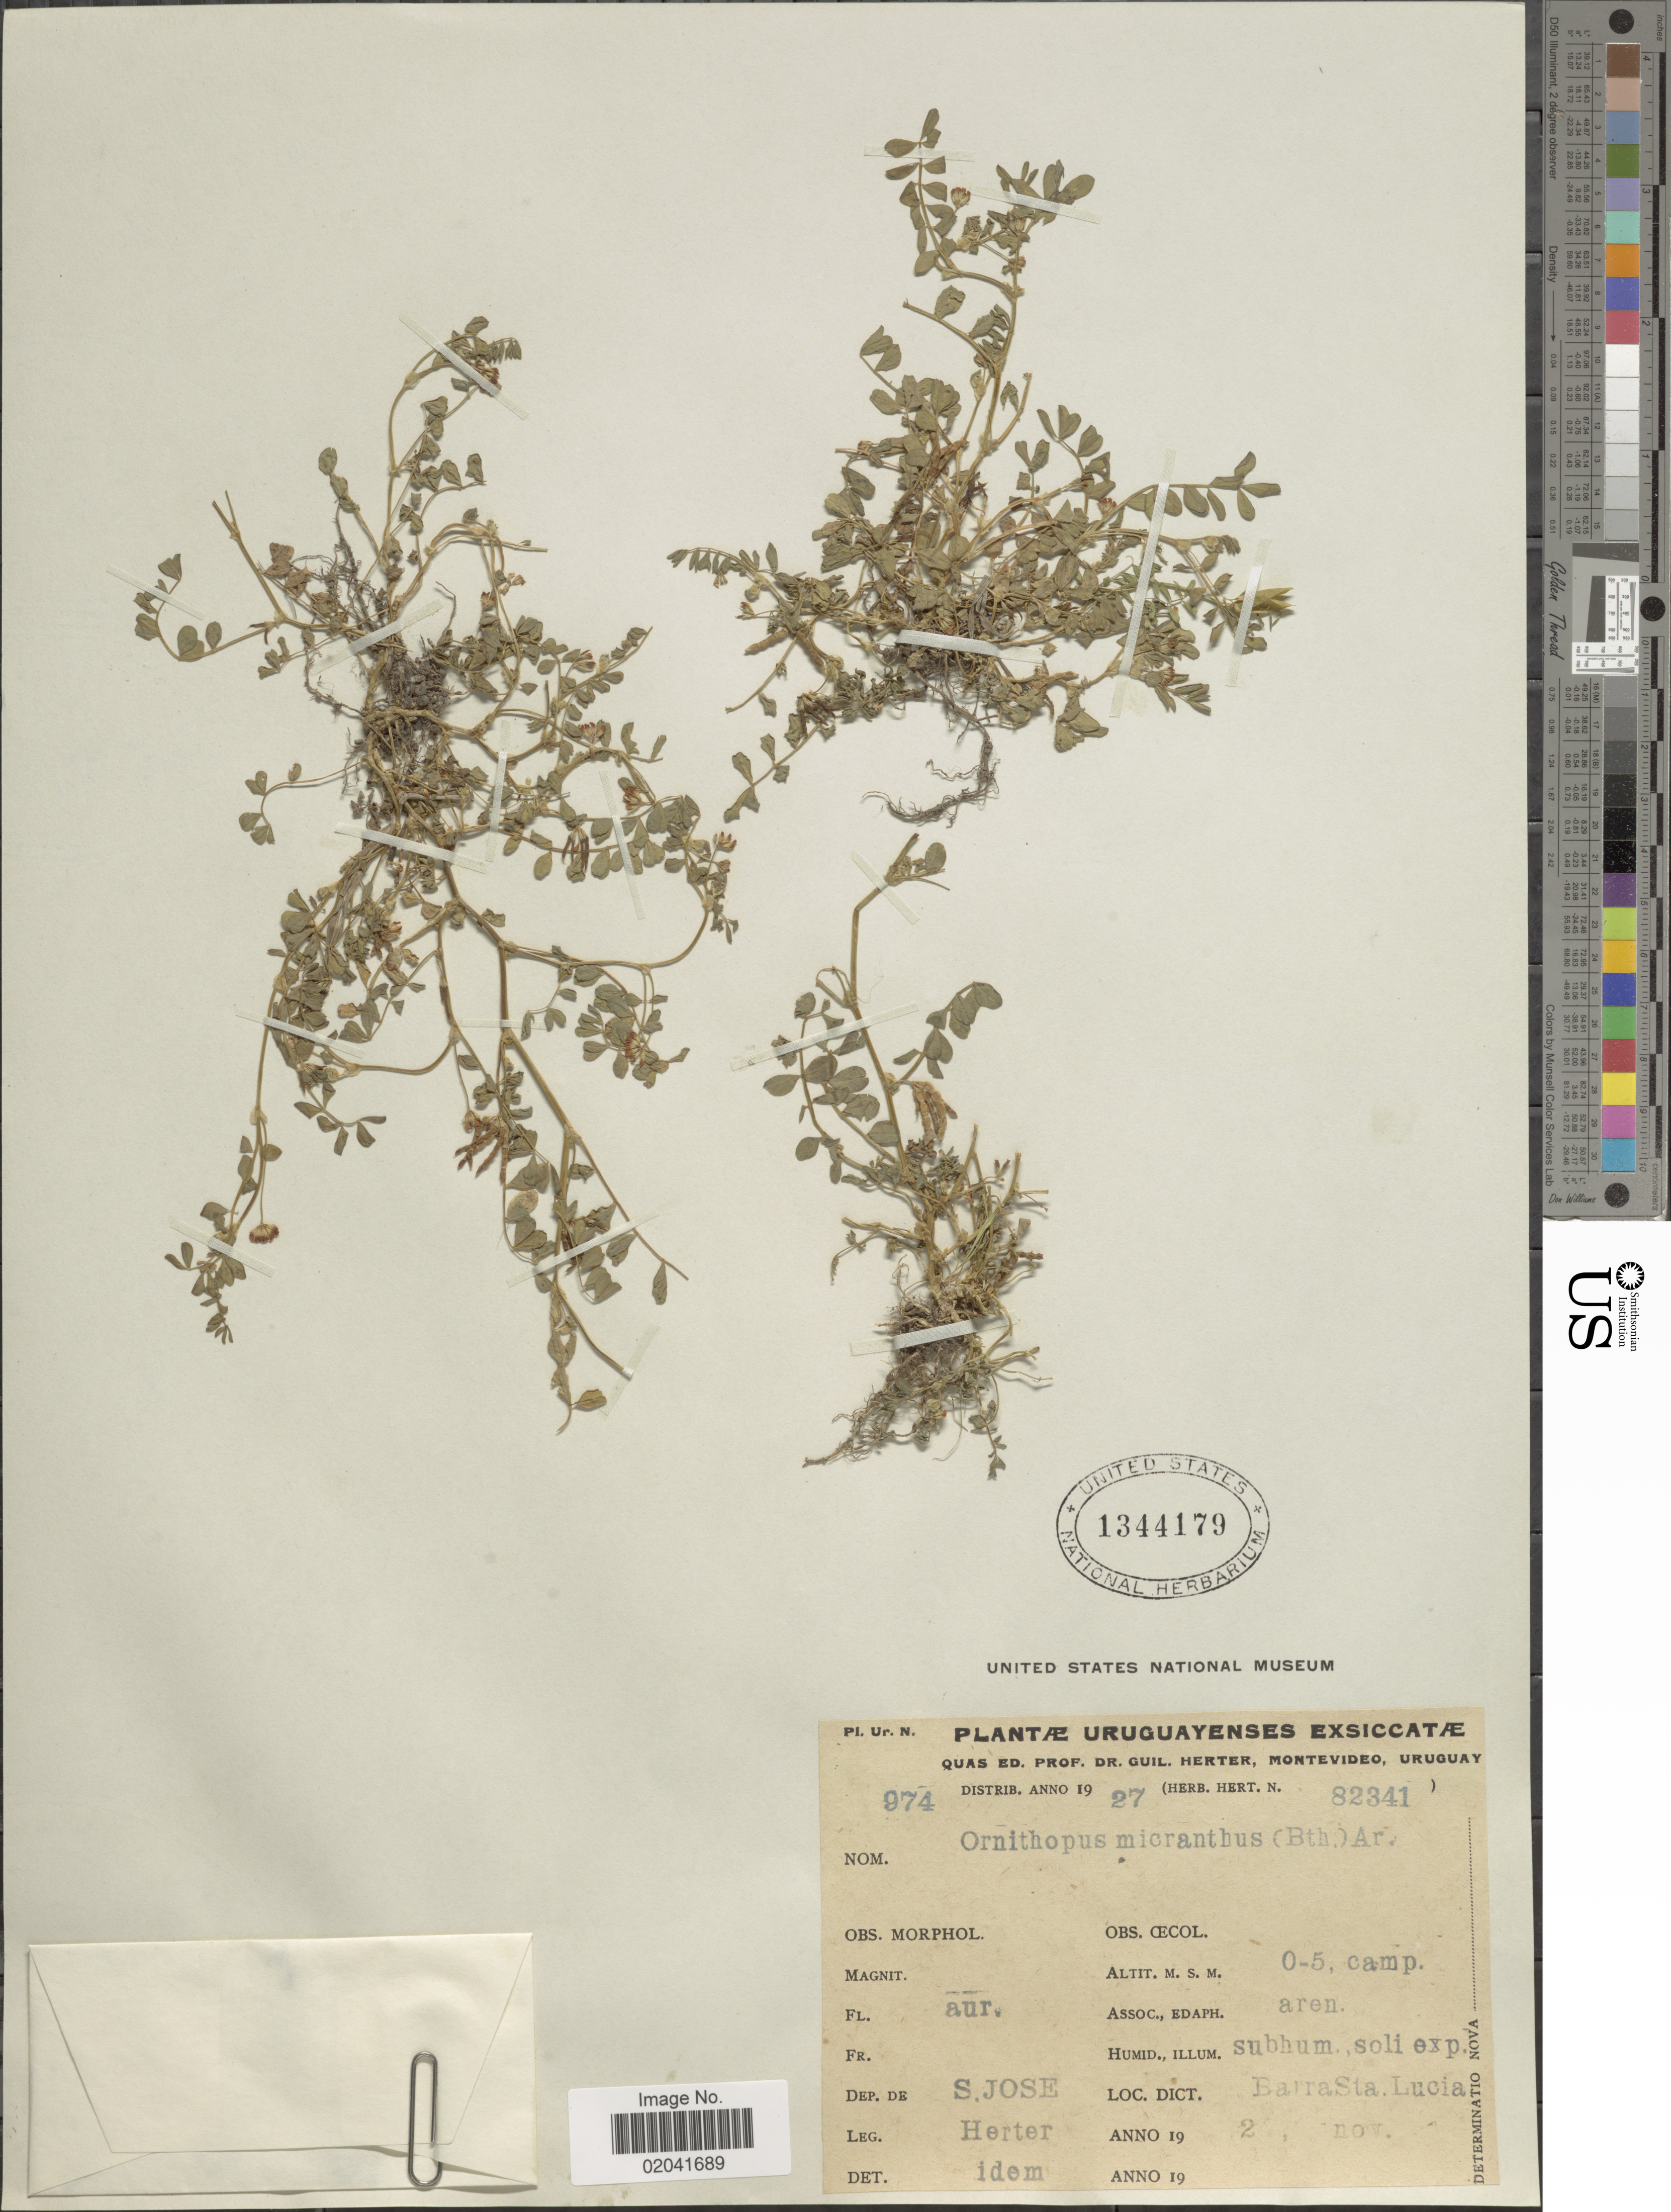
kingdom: Plantae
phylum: Tracheophyta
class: Magnoliopsida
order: Fabales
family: Fabaceae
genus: Ornithopus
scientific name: Ornithopus micranthus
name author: (Benth.) Arechav.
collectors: G. Herter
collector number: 974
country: Uruguay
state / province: San Jose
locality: Dep. de S. Jose, Barra Sta.Lucia.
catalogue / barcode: US 1344179